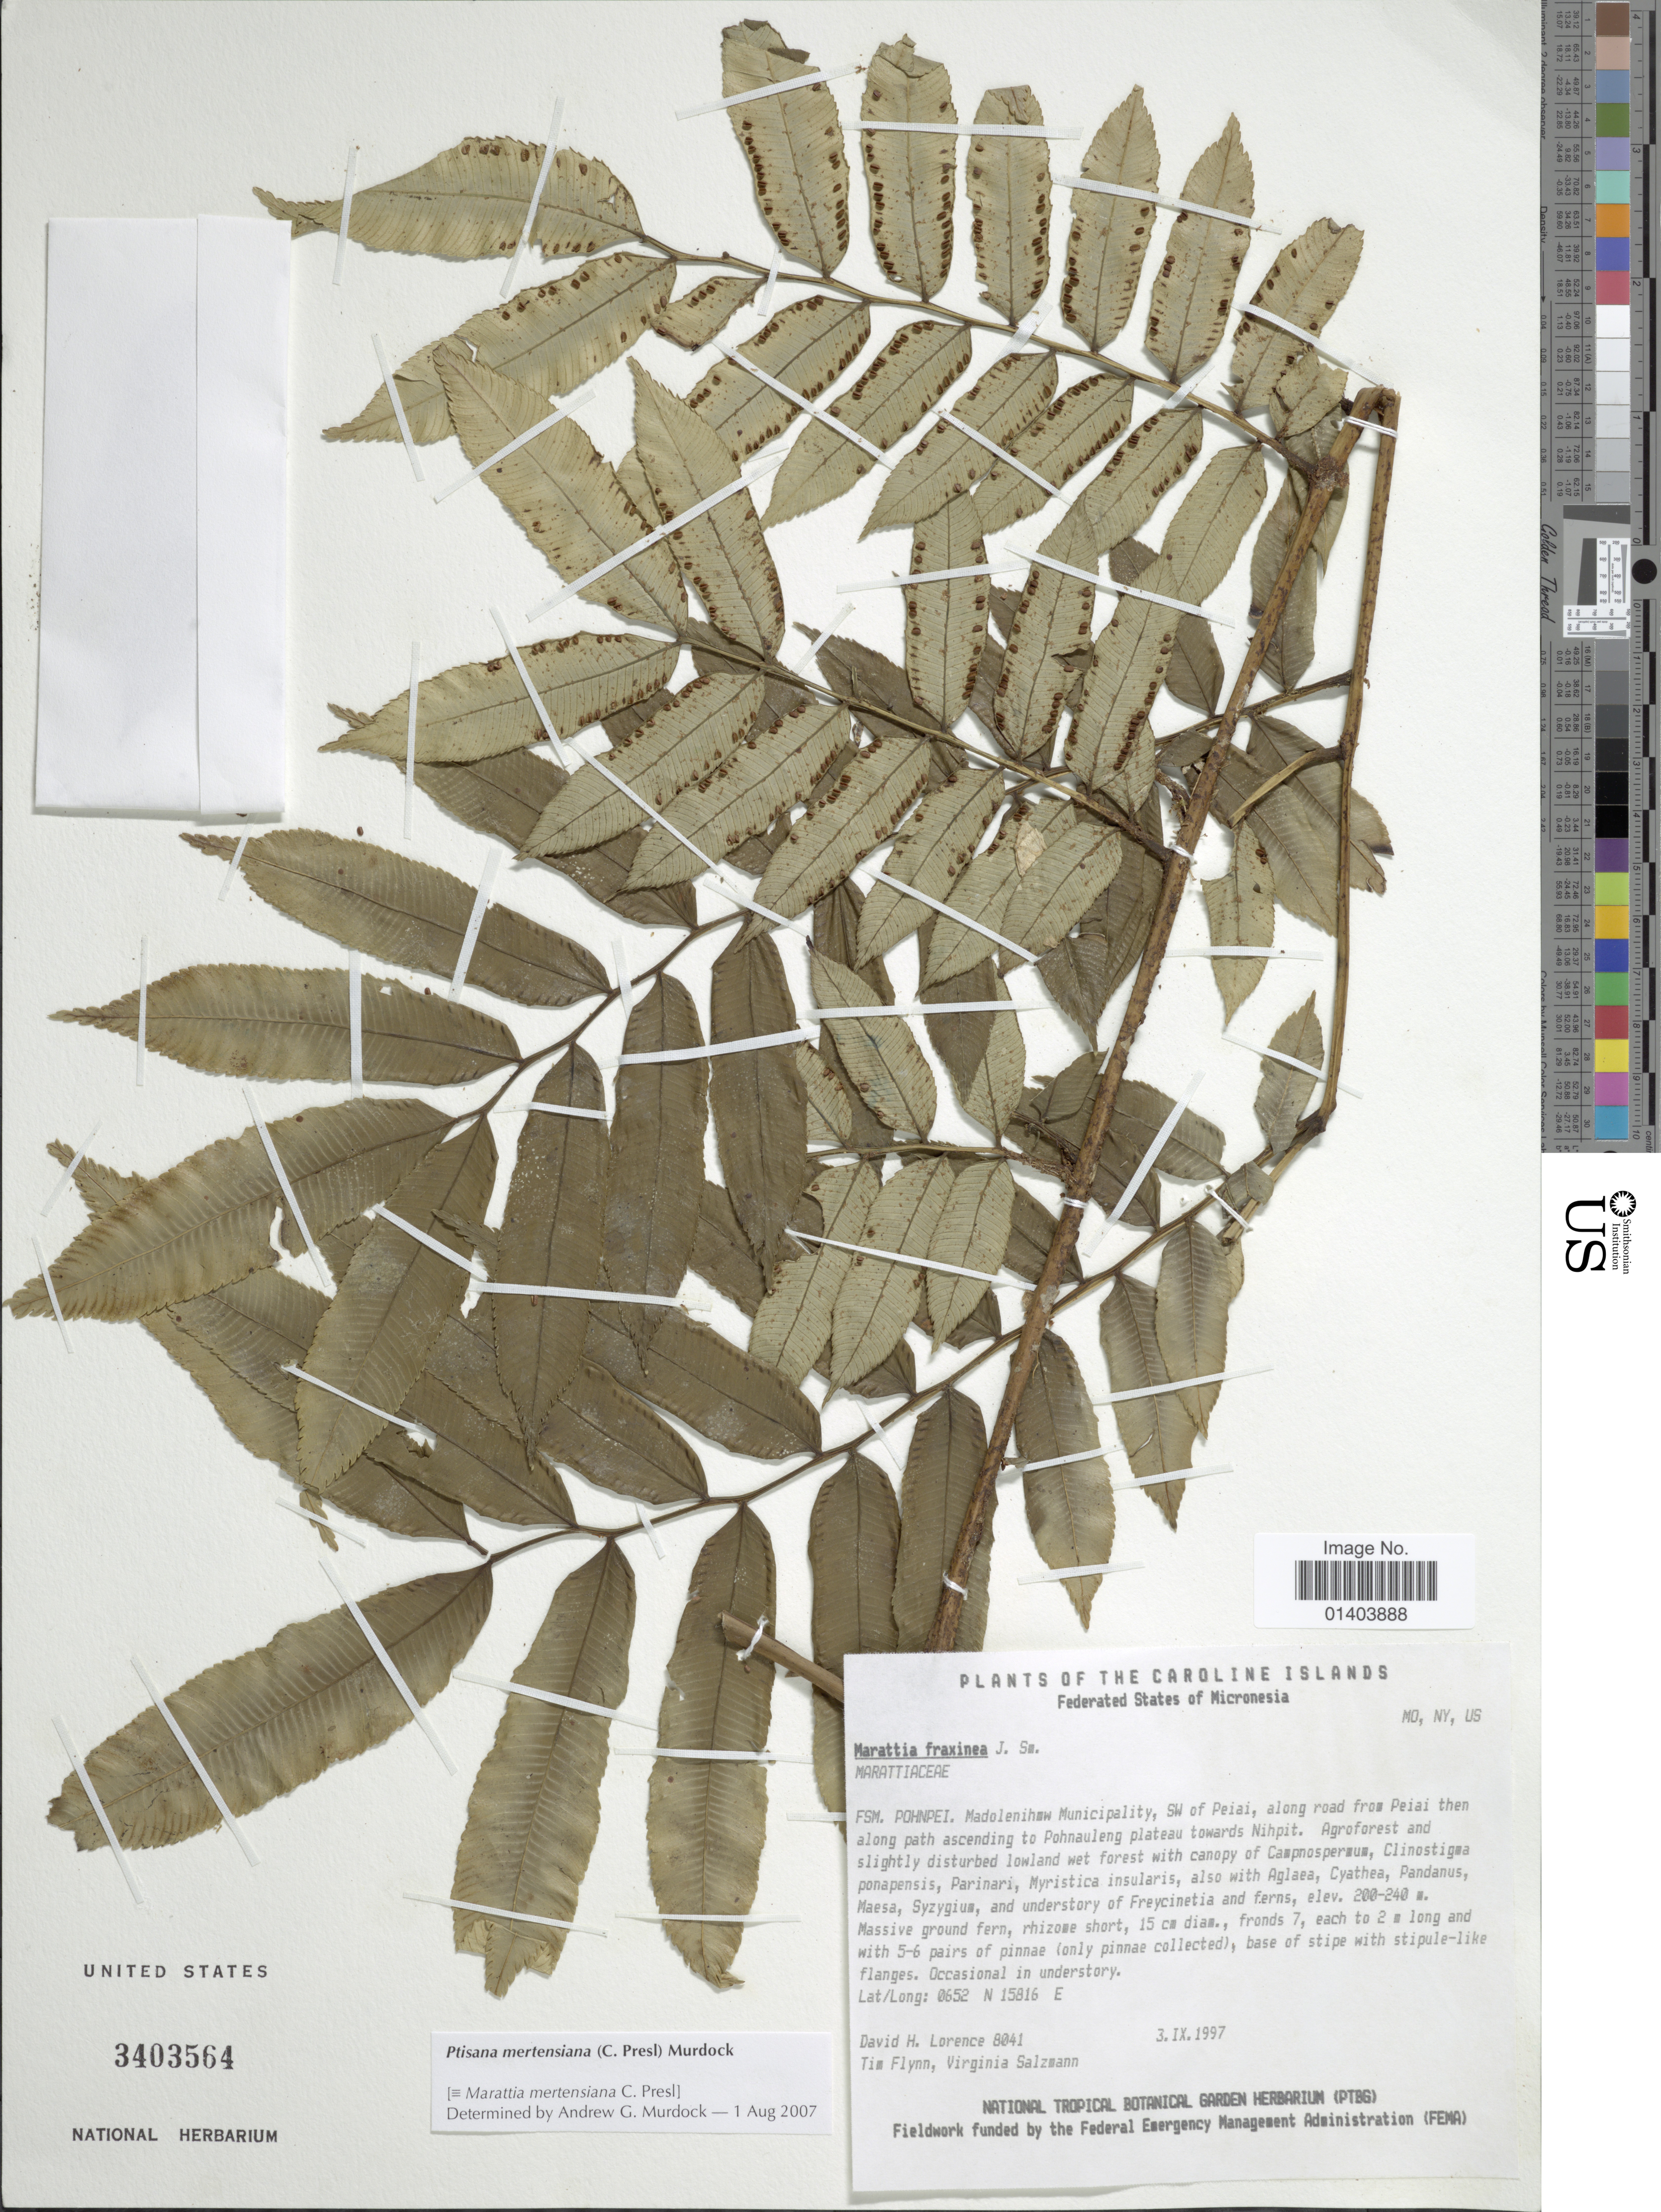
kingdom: Plantae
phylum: Tracheophyta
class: Polypodiopsida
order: Marattiales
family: Marattiaceae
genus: Ptisana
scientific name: Ptisana mertensiana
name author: (C. Presl) Murdock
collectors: D. Lorence, T. Flynn & V. Salzman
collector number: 8041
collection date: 1997-09-03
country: Micronesia, Federated States of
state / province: Pohnpei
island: Pohnpei [Ponape]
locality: Madolenihmw Municipality, SW of Peiai, along road from Peiai the along path ascending to Pohnauleng plateau towards Niphit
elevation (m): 200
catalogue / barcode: US 3403564